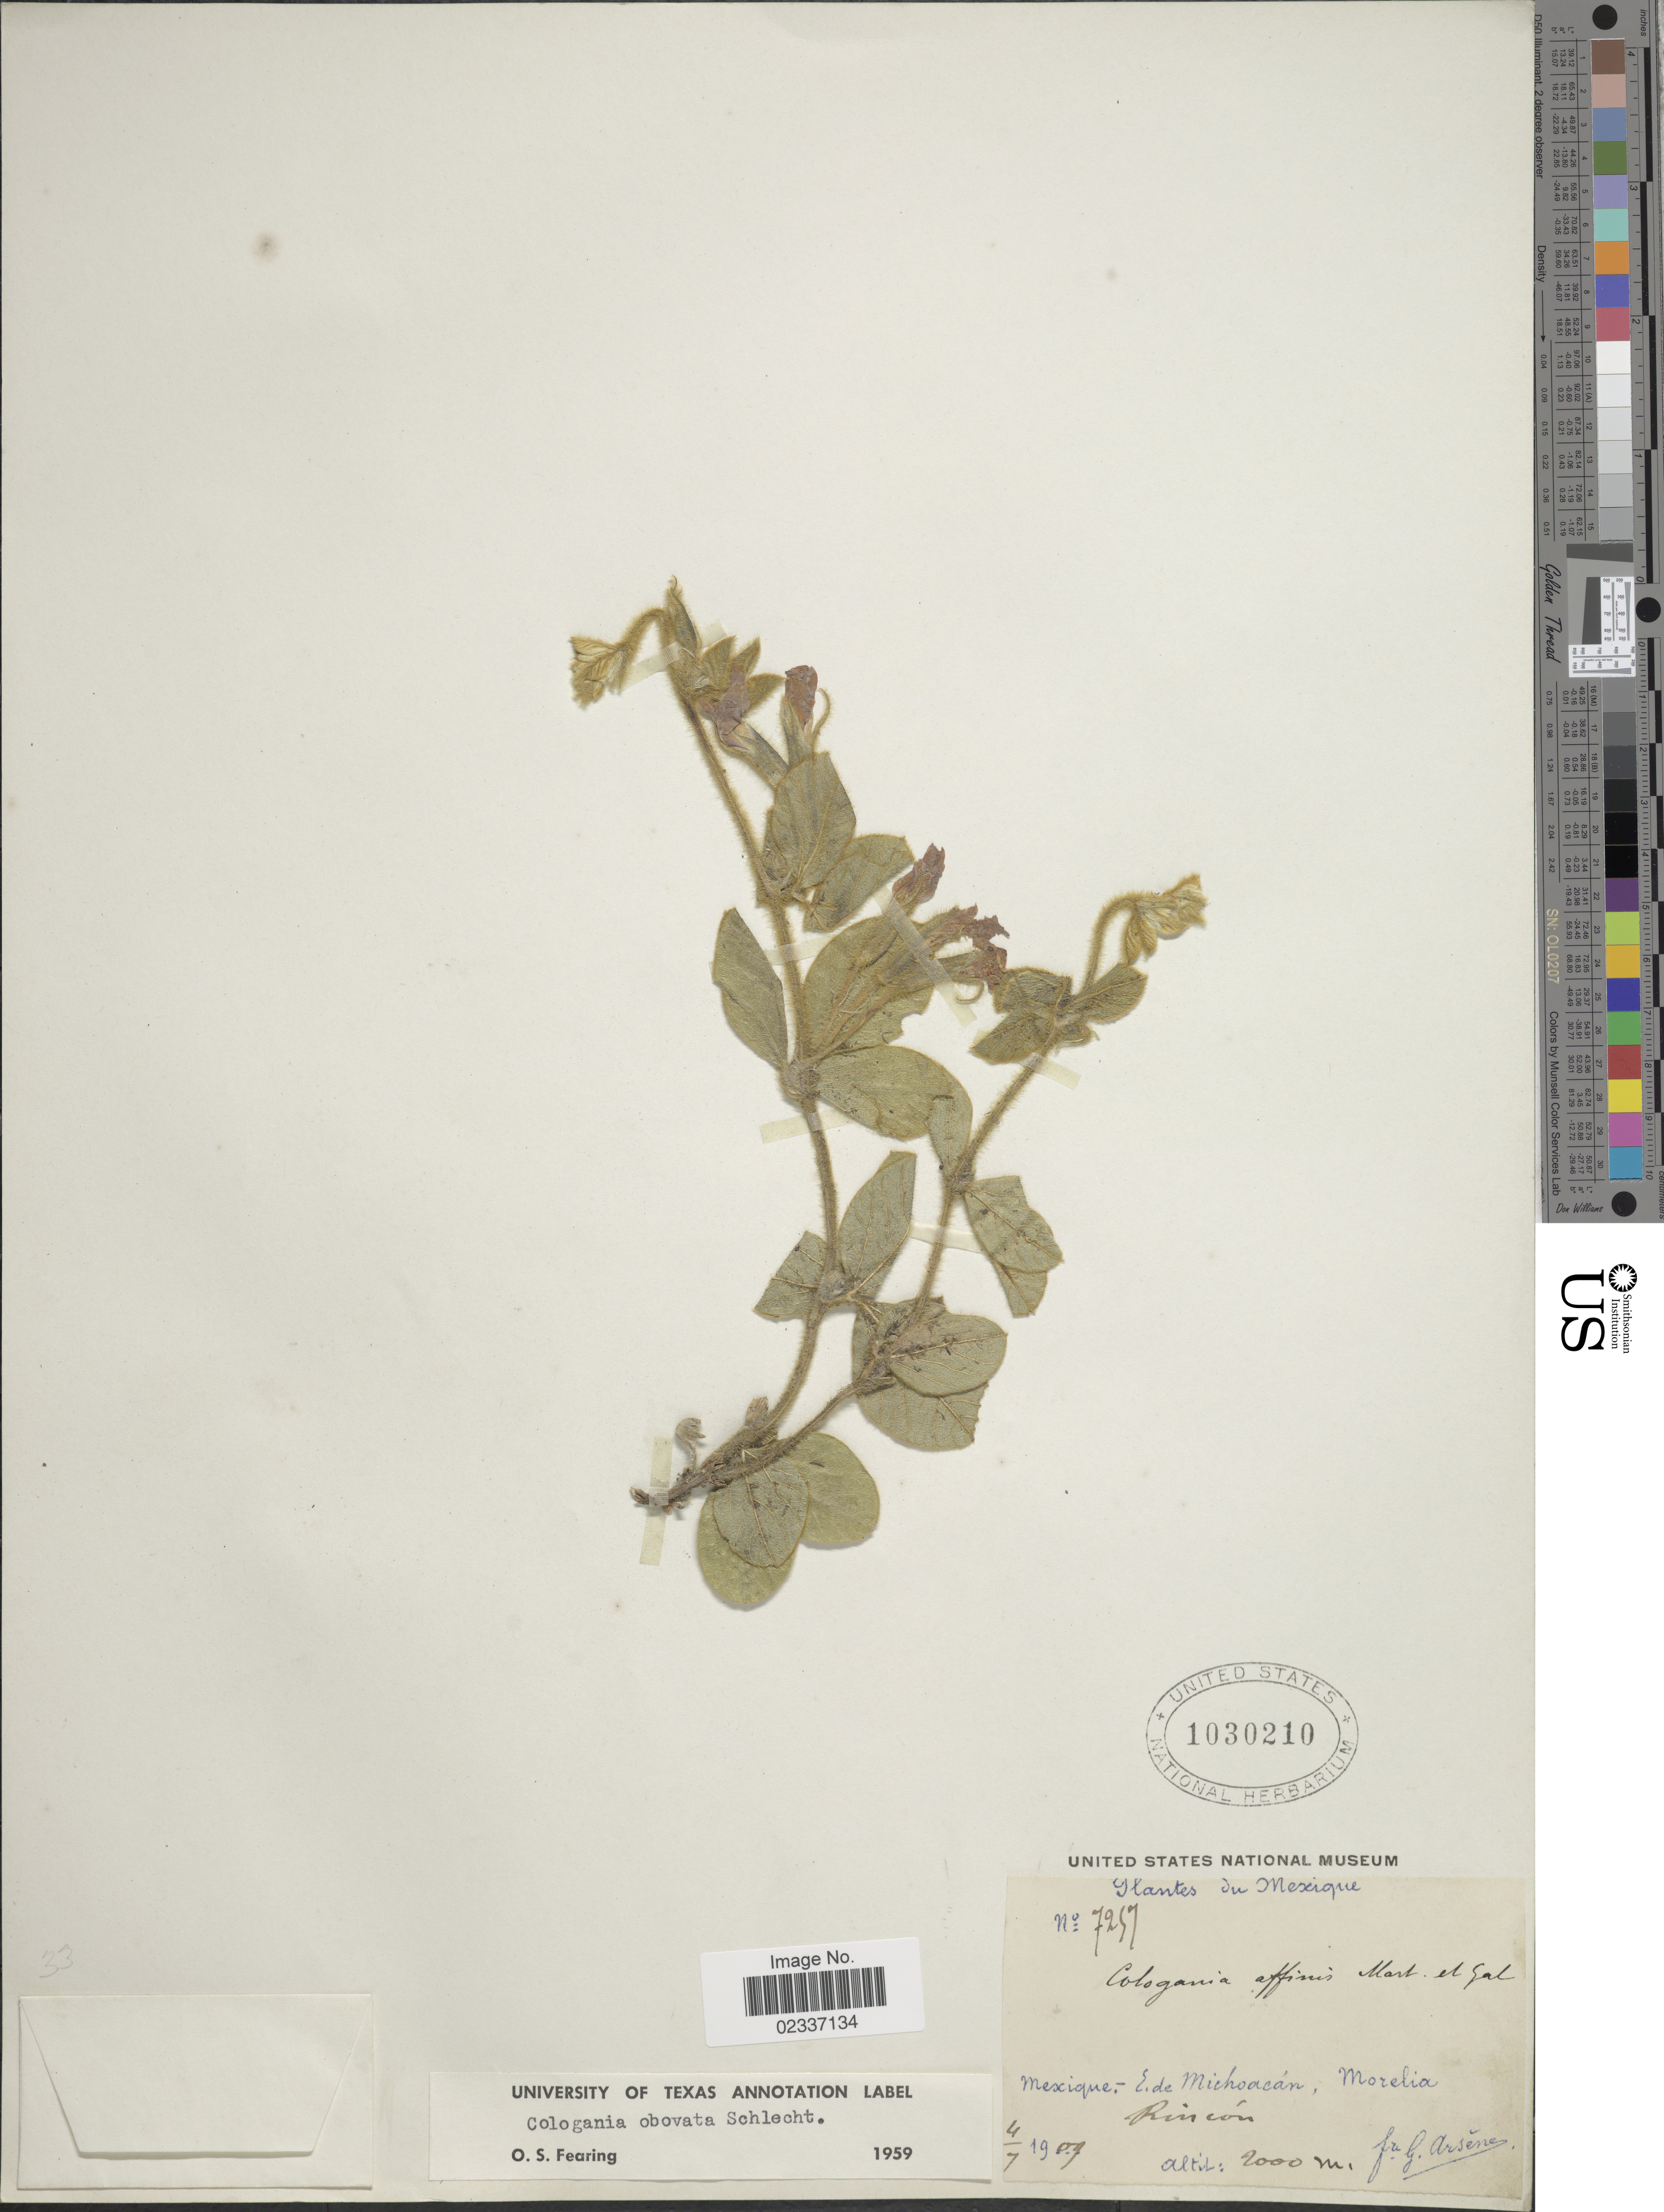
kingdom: Plantae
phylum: Tracheophyta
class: Magnoliopsida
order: Fabales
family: Fabaceae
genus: Cologania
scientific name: Cologania obovata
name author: Schltdl.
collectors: Bro. G. Arsène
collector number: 7297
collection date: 1909-07-04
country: Mexico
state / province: Michoacán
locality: Morelia, Rincon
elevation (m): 2000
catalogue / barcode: US 1030210